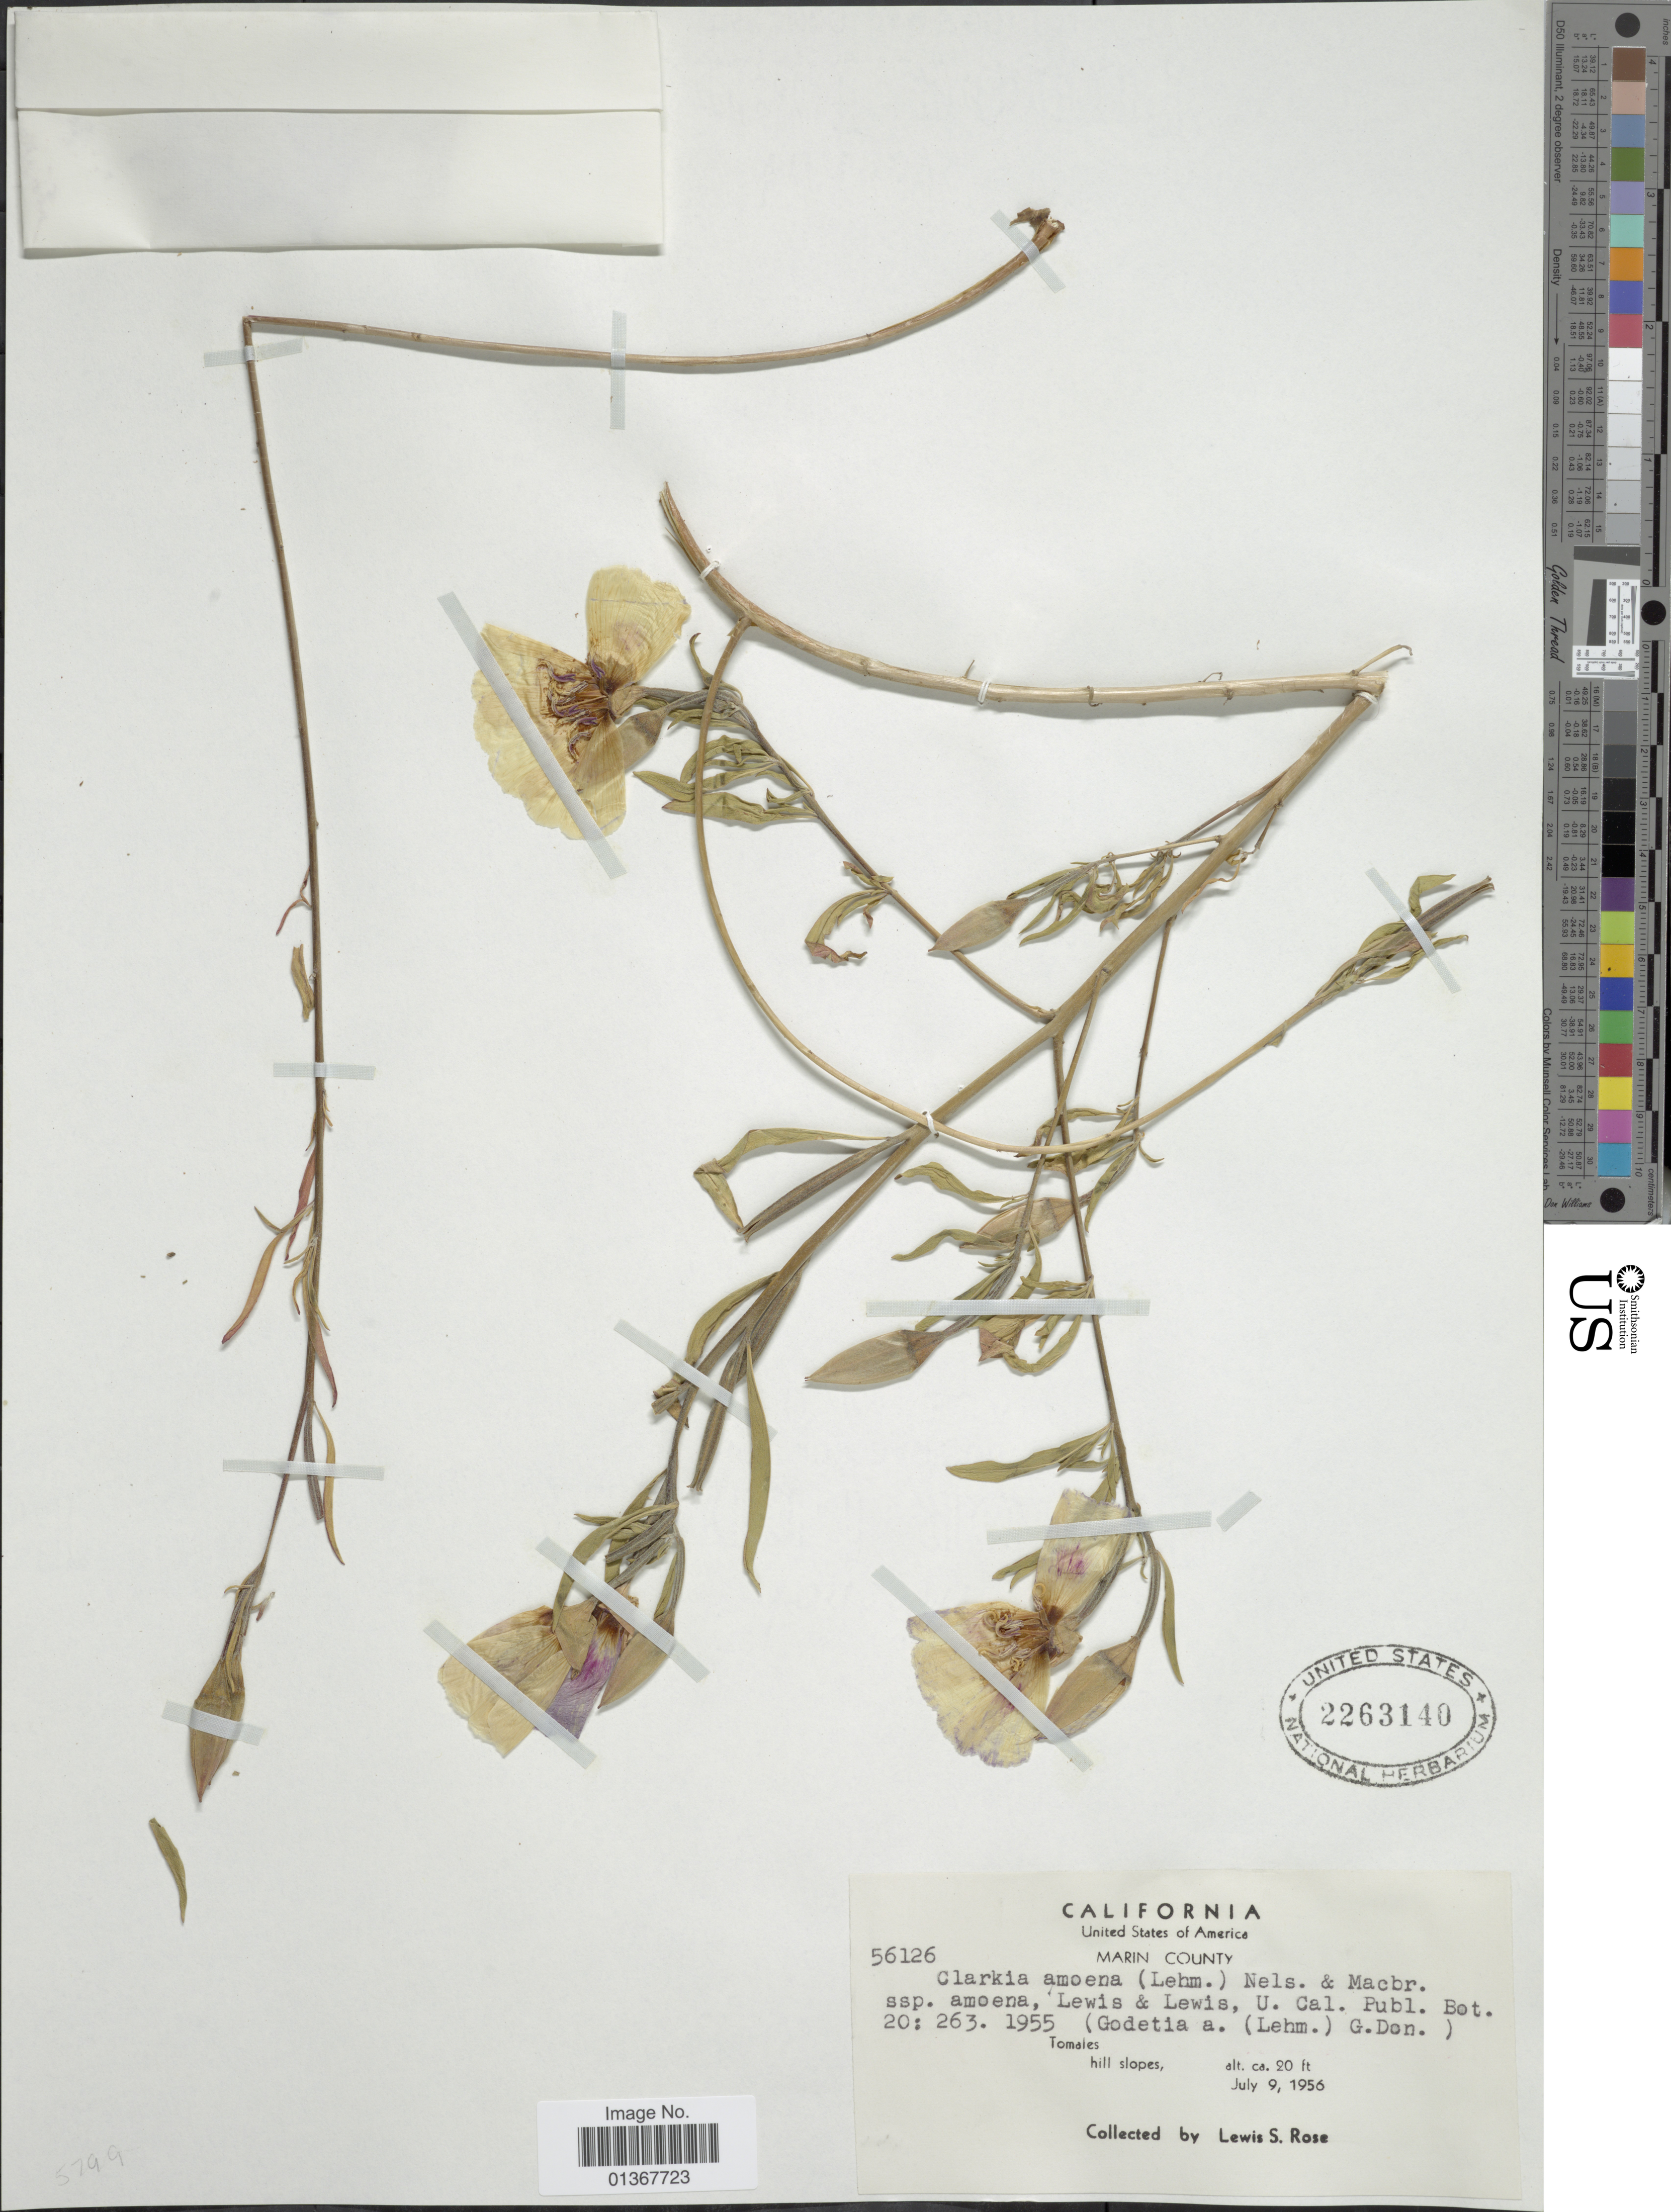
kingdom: Plantae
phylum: Tracheophyta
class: Magnoliopsida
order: Myrtales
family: Onagraceae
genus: Clarkia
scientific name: Clarkia amoena subsp. amoena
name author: (Lehm.) A. Nelson & J.F. Macbr.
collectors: L. S. Rose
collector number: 56126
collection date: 1956-07-09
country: United States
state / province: California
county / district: Marin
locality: Marin County. Tomales hill slopes.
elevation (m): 6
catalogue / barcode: US 2263140